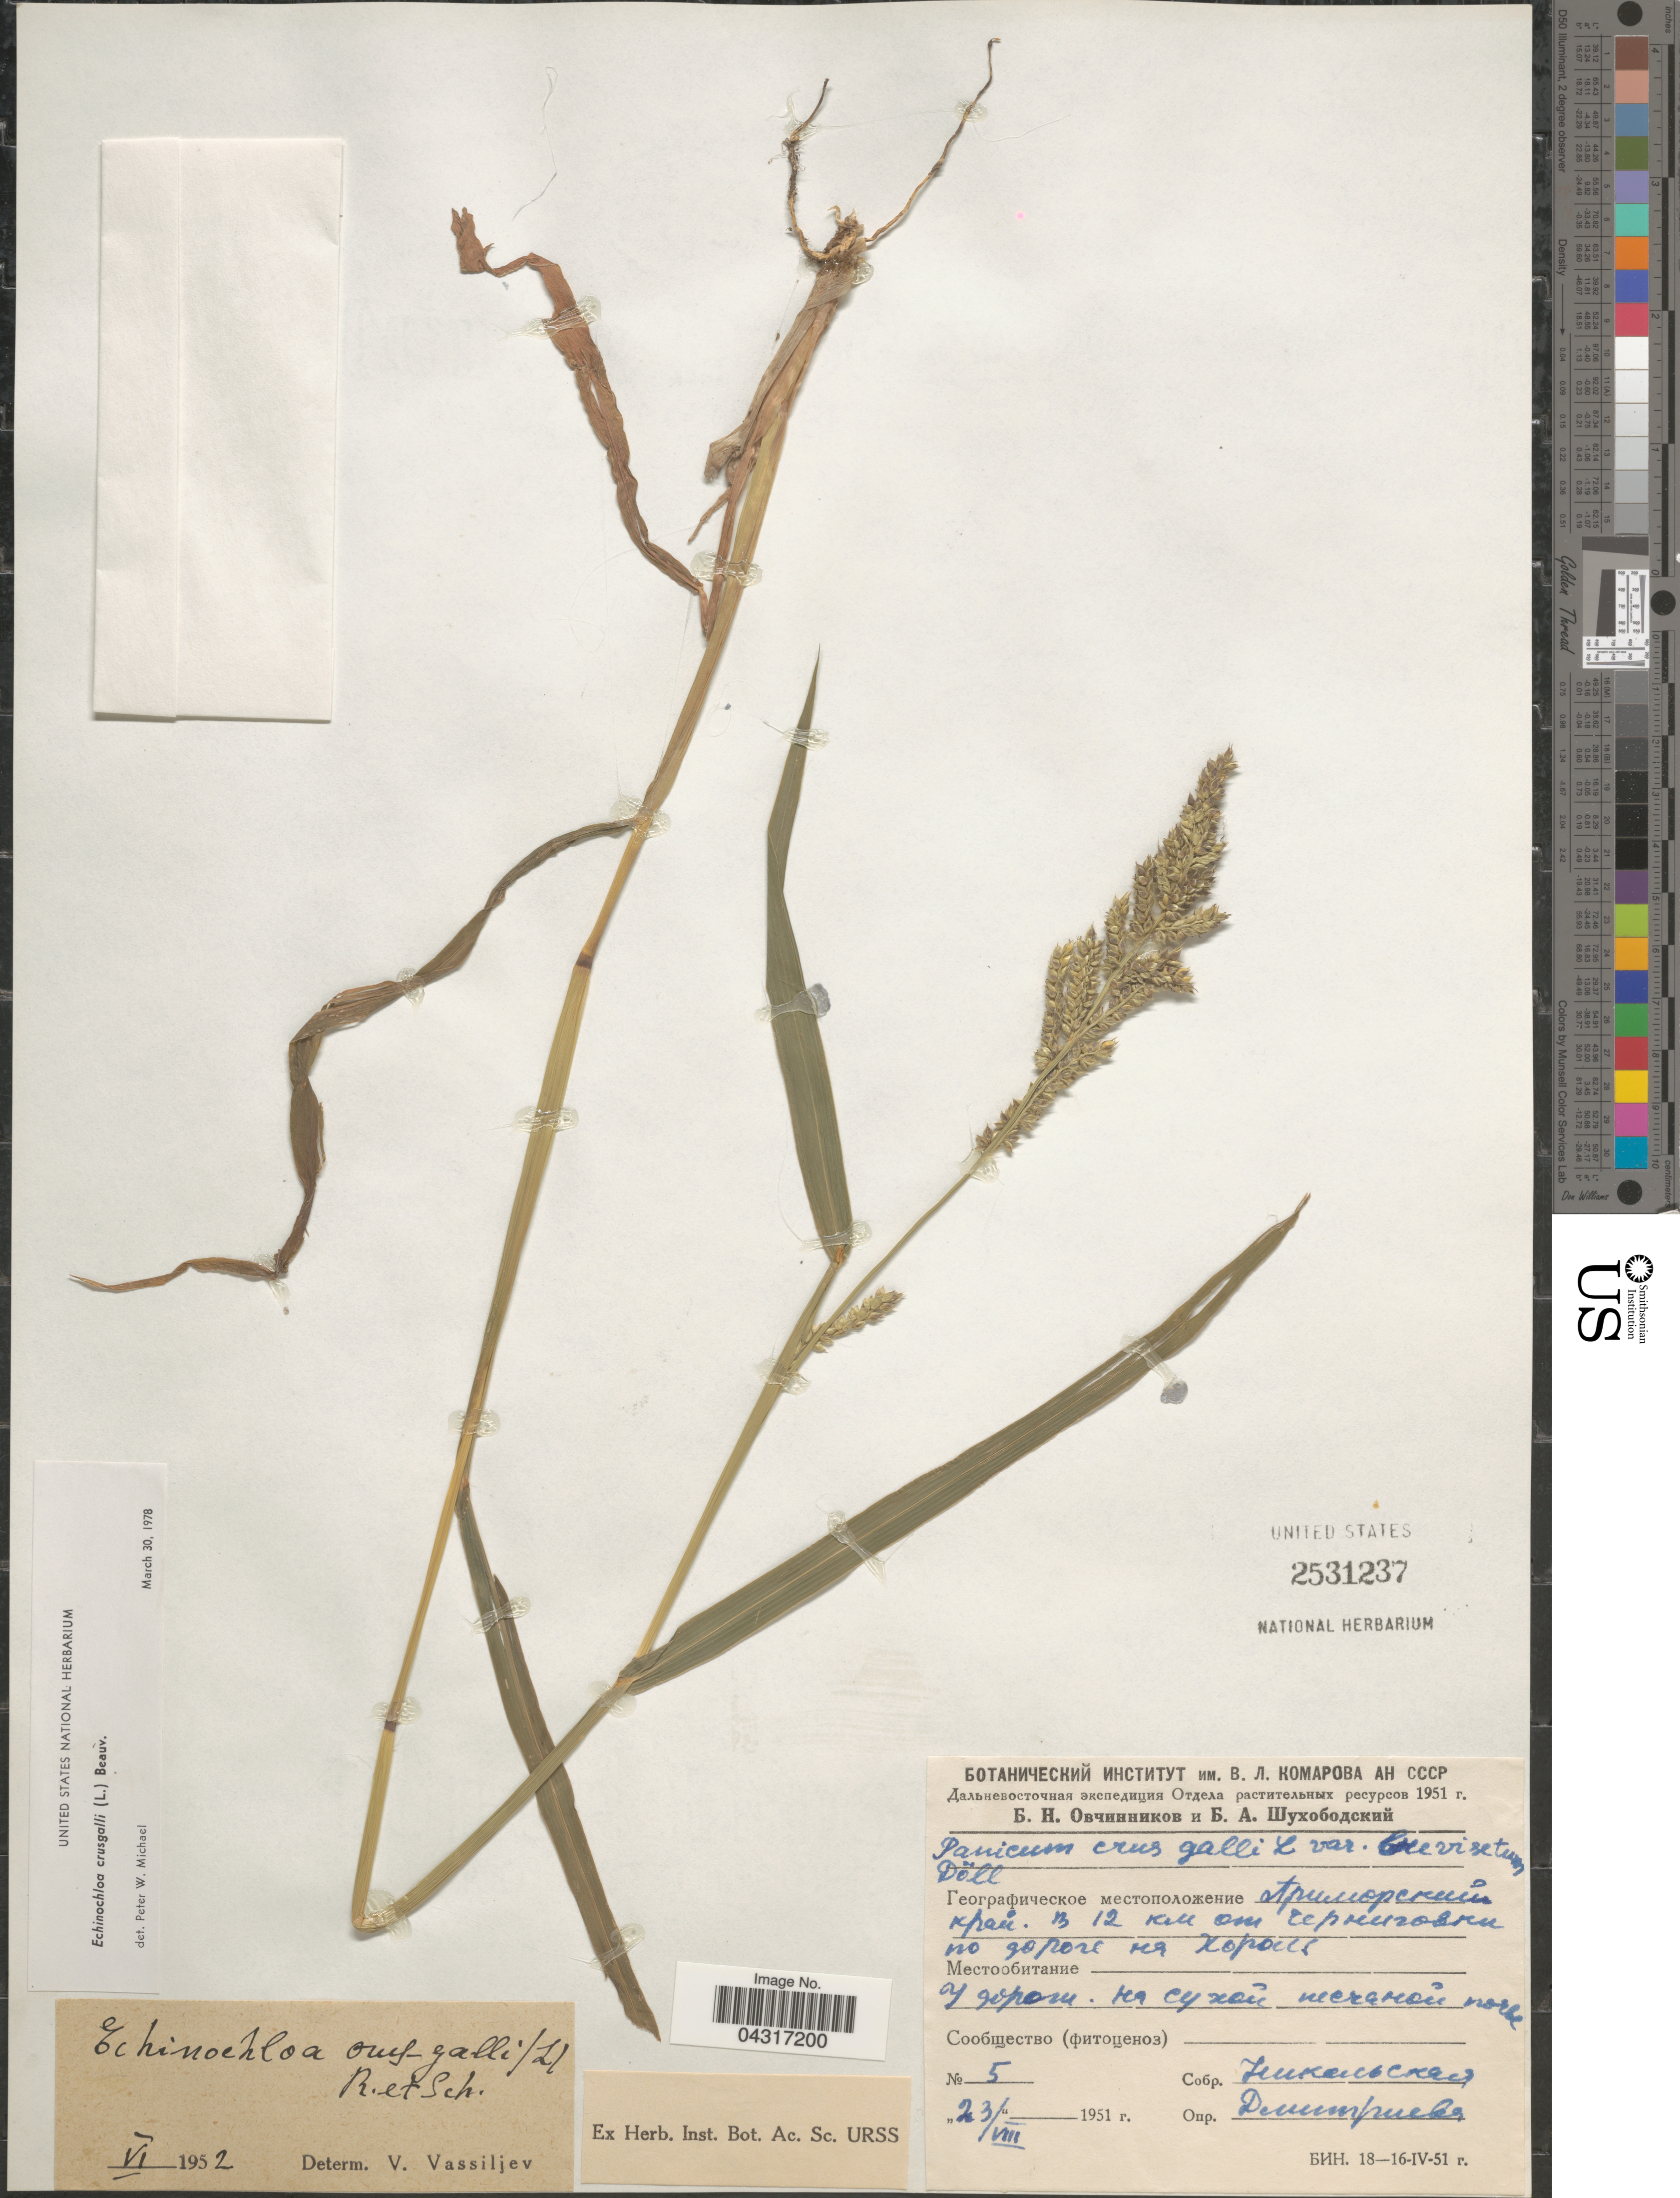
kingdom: Plantae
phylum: Tracheophyta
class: Liliopsida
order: Poales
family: Poaceae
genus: Echinochloa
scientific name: Echinochloa crus-galli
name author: (L.) P. Beauv.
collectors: Nikolskaya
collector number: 5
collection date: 1951-08-23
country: Russian Federation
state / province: Primorsky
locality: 12 km from Chernigovka on the road to Khorol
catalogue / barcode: US 2531237